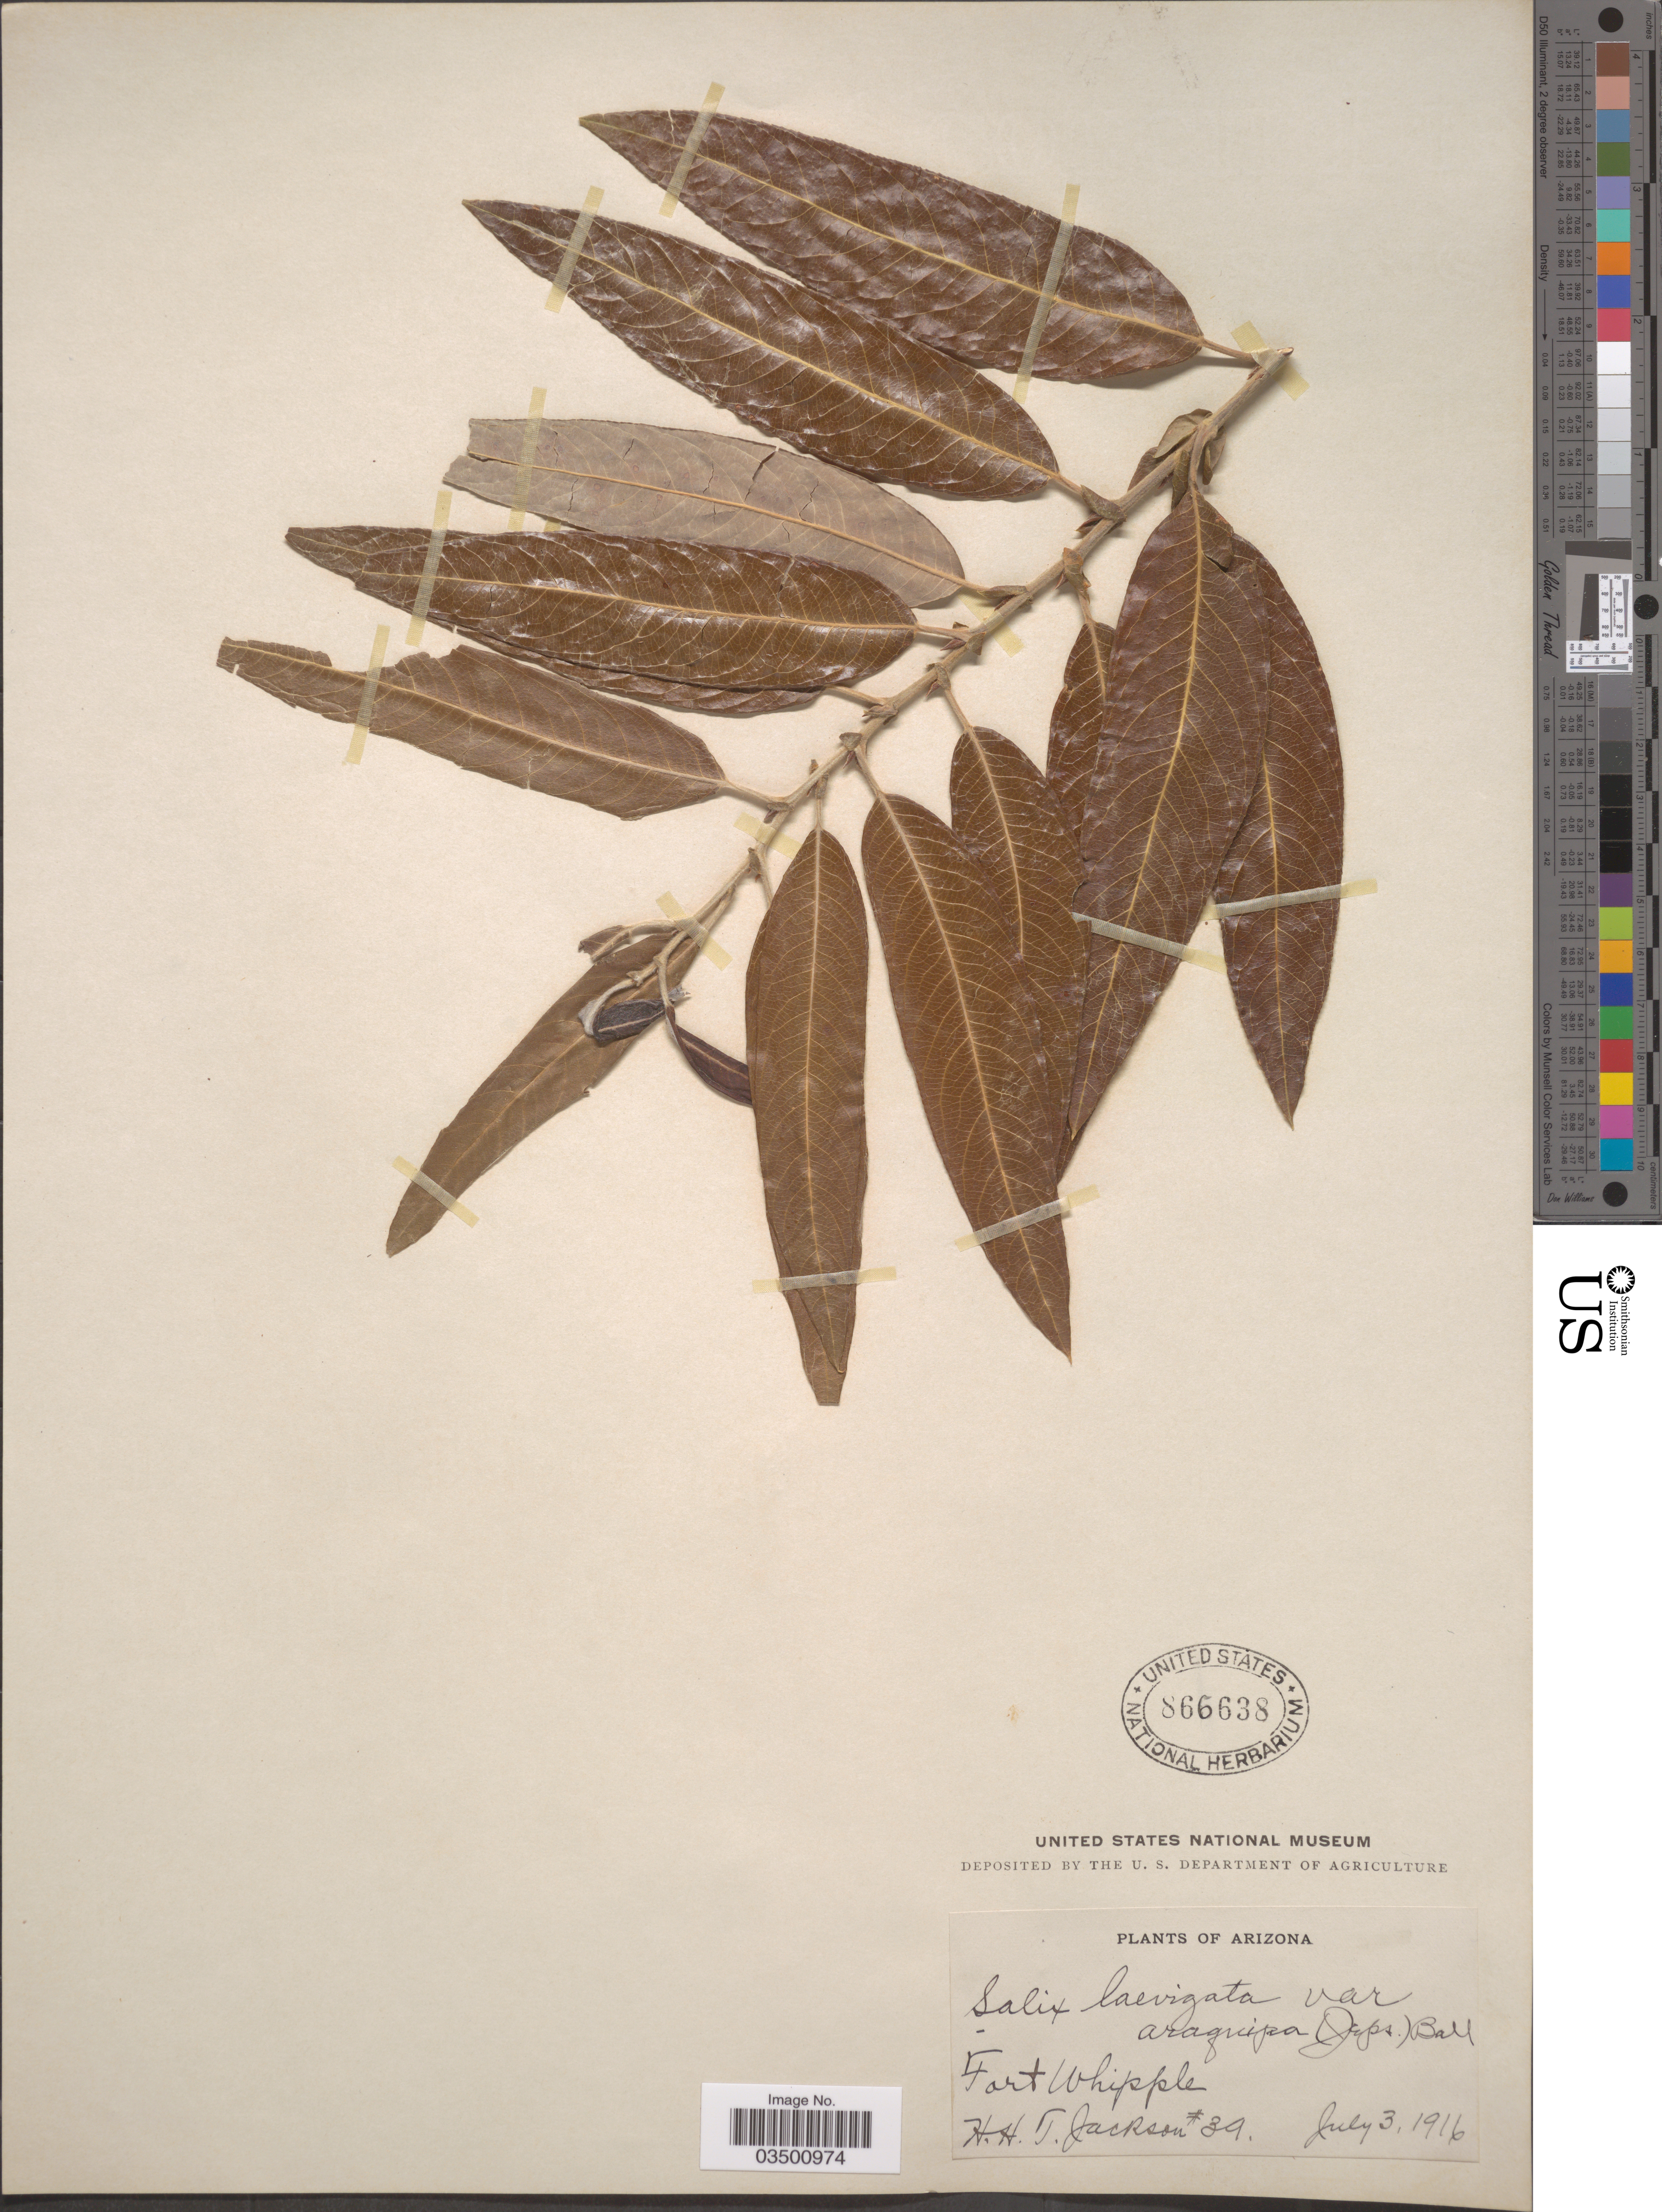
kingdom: Plantae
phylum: Tracheophyta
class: Magnoliopsida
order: Malpighiales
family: Salicaceae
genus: Salix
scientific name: Salix laevigata var. araquipa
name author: Bebb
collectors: H. Jackson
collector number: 39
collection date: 1916-07-03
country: United States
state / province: Arizona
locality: Fort Whipple.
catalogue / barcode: US 866638